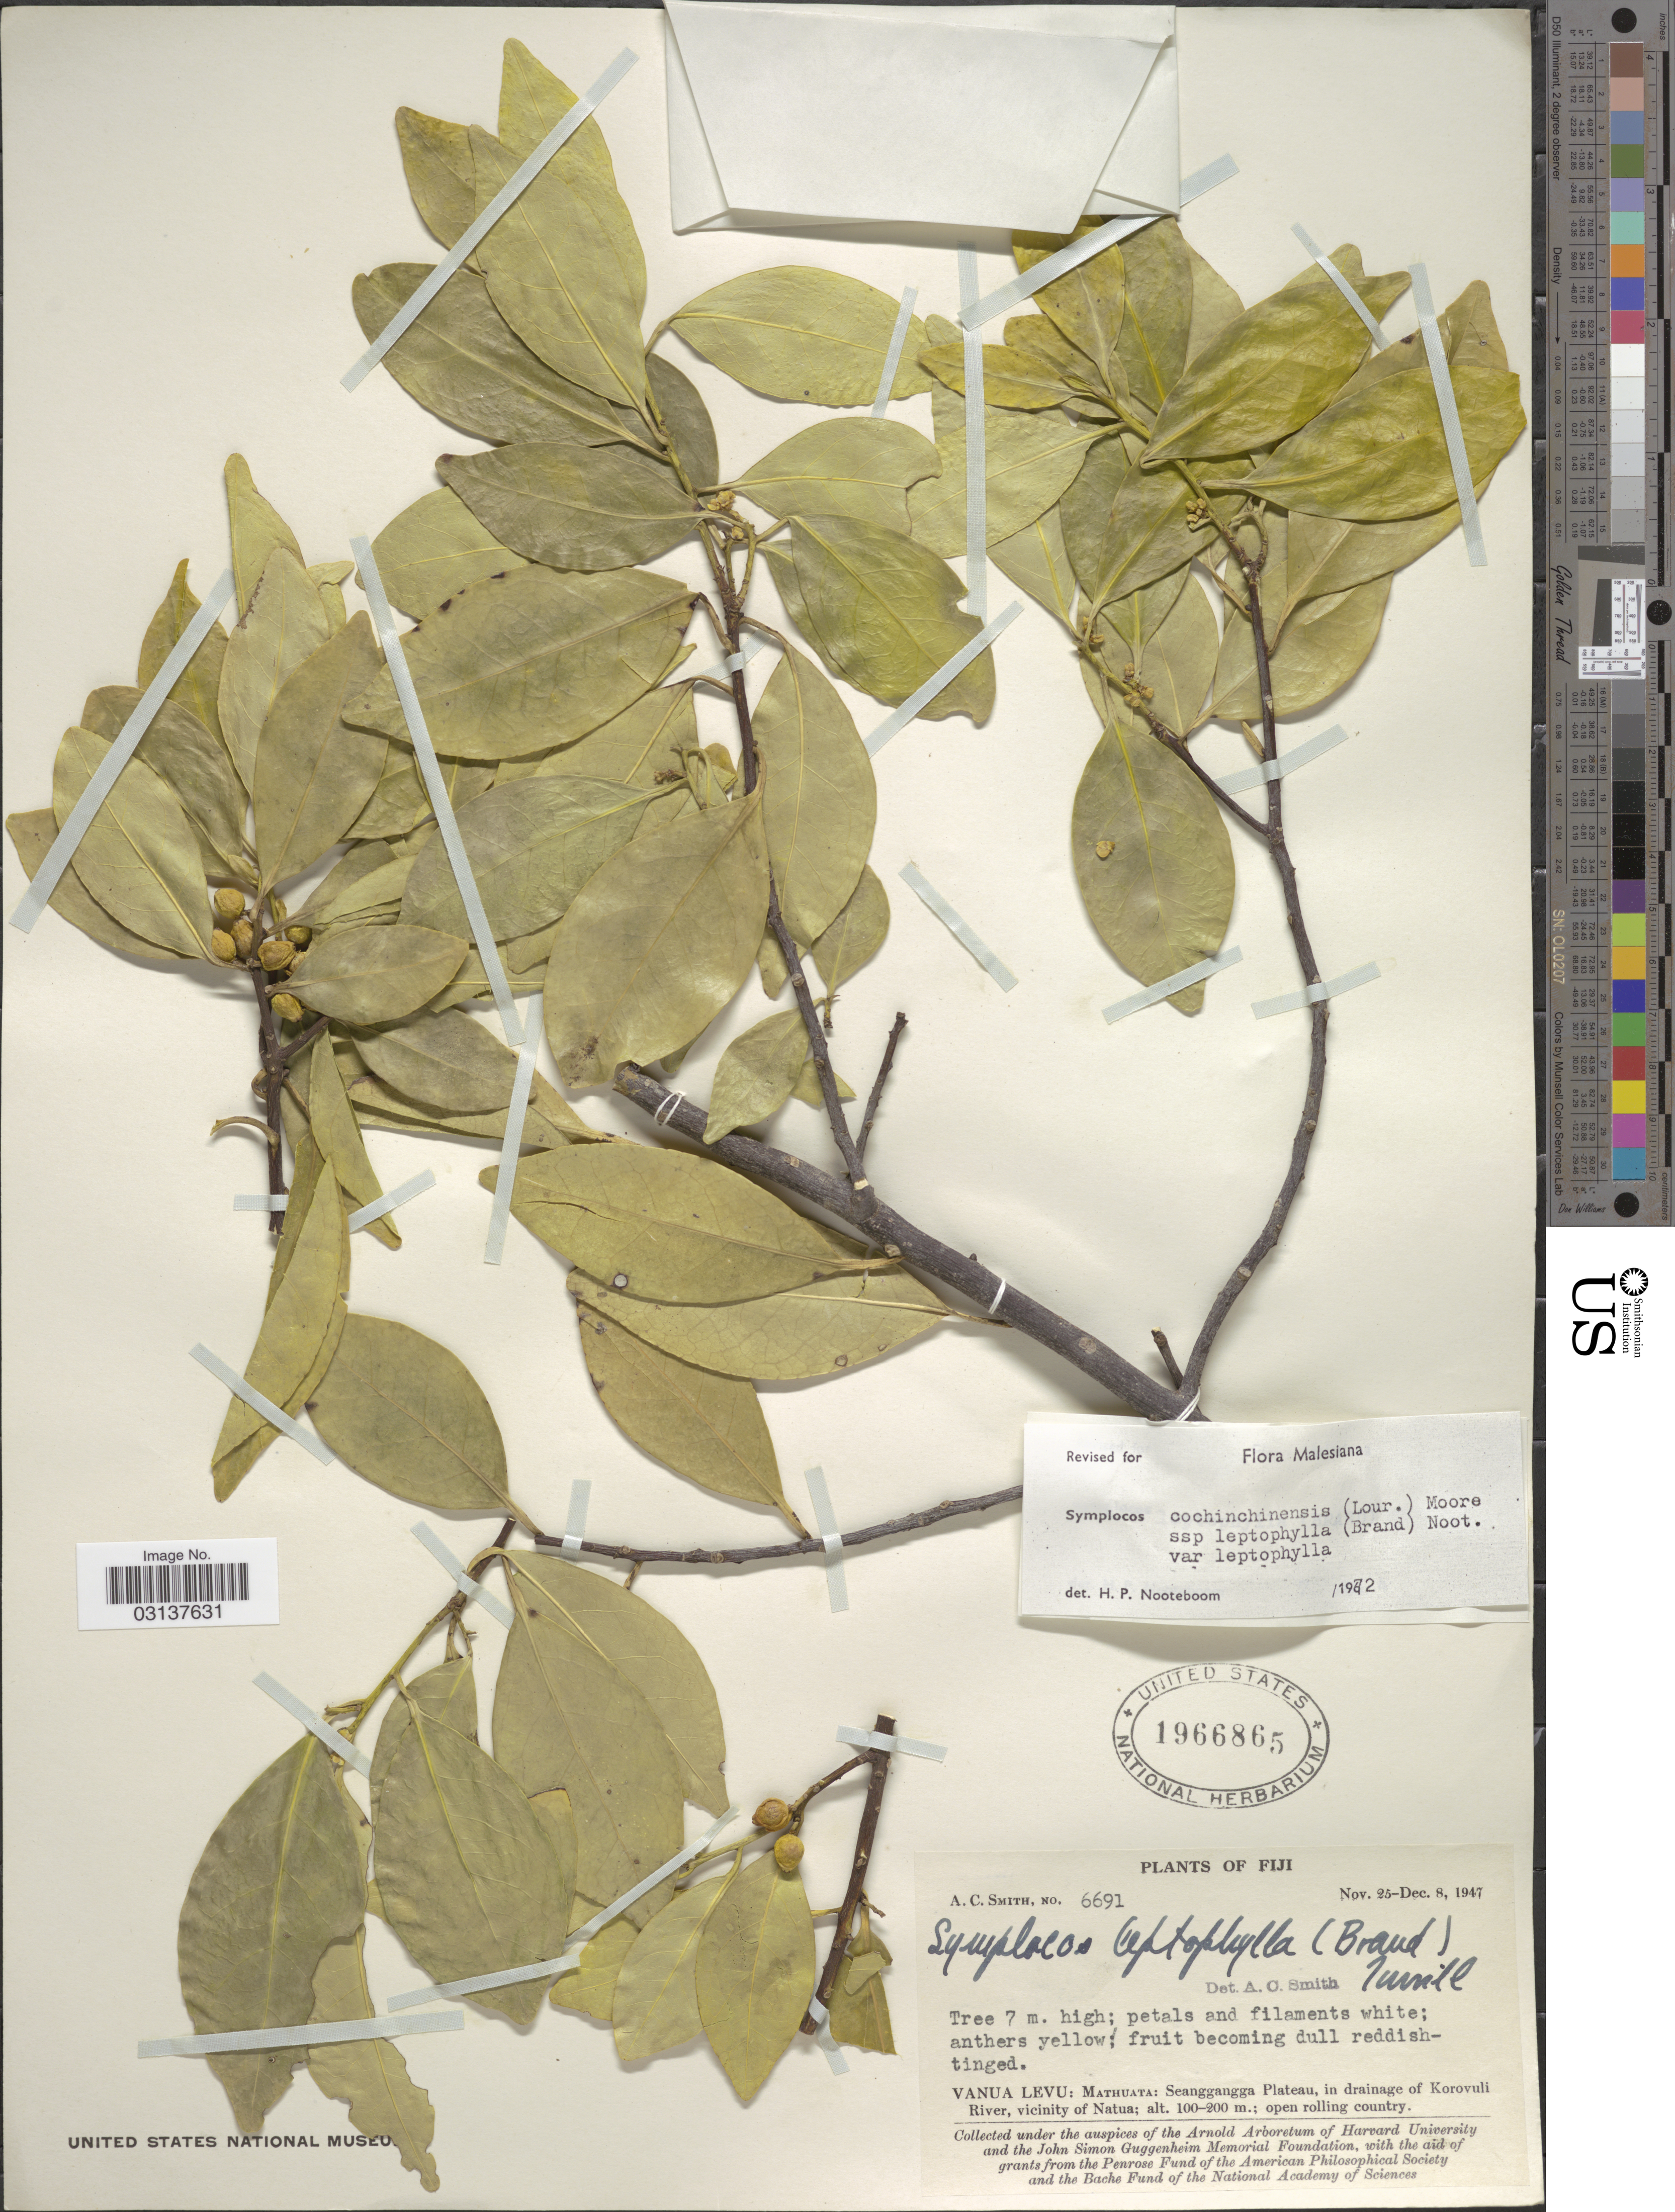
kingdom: Plantae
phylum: Tracheophyta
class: Magnoliopsida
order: Ericales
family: Symplocaceae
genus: Symplocos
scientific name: Symplocos cochinchinensis var. leptophylla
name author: (Brand) Noot.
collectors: A. C. Smith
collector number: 6691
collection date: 1947-11-25/1947-12-08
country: Fiji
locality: Vanua Levu: Mathuata: Seanggangga Plateau, in drainage of Korovuli River, vicinity of Natua.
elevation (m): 100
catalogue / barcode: US 1966865